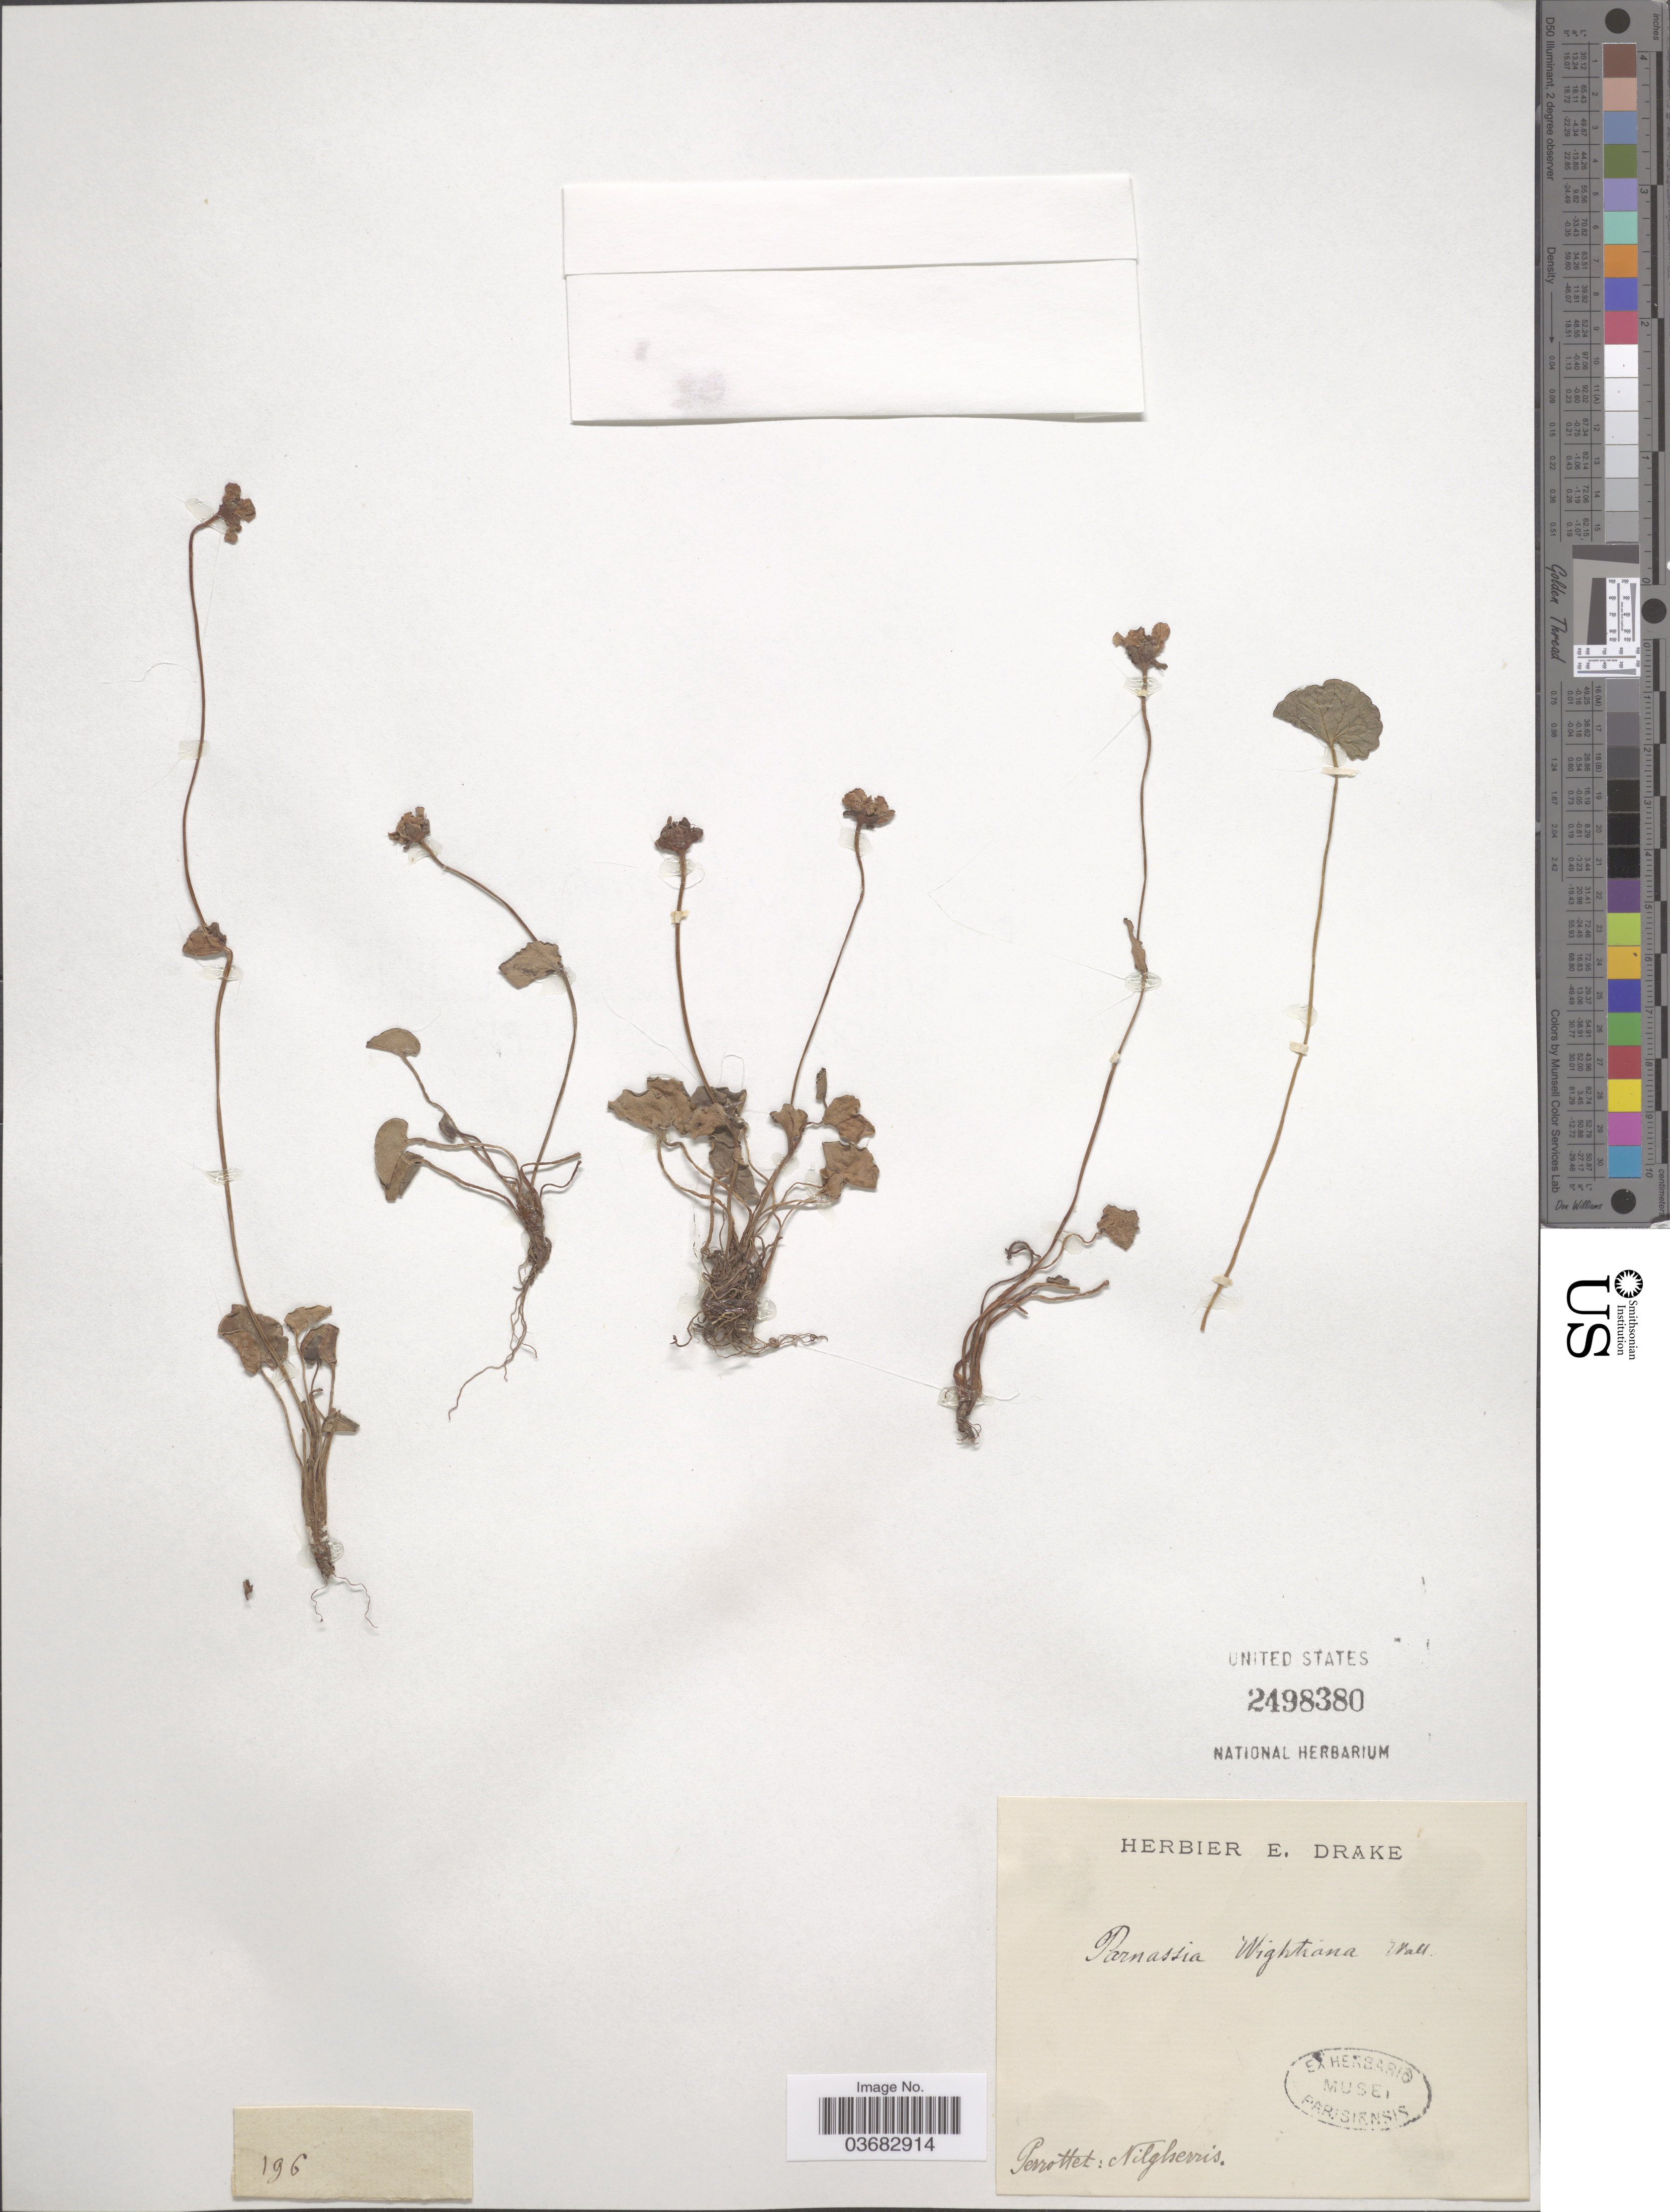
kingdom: Plantae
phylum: Tracheophyta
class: Magnoliopsida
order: Celastrales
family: Parnassiaceae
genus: Parnassia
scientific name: Parnassia wightiana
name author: Wall. ex Wight & Arn.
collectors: ex herb. E. Drake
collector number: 196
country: India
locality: Perrottet: Nilgherris.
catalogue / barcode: US 2498380